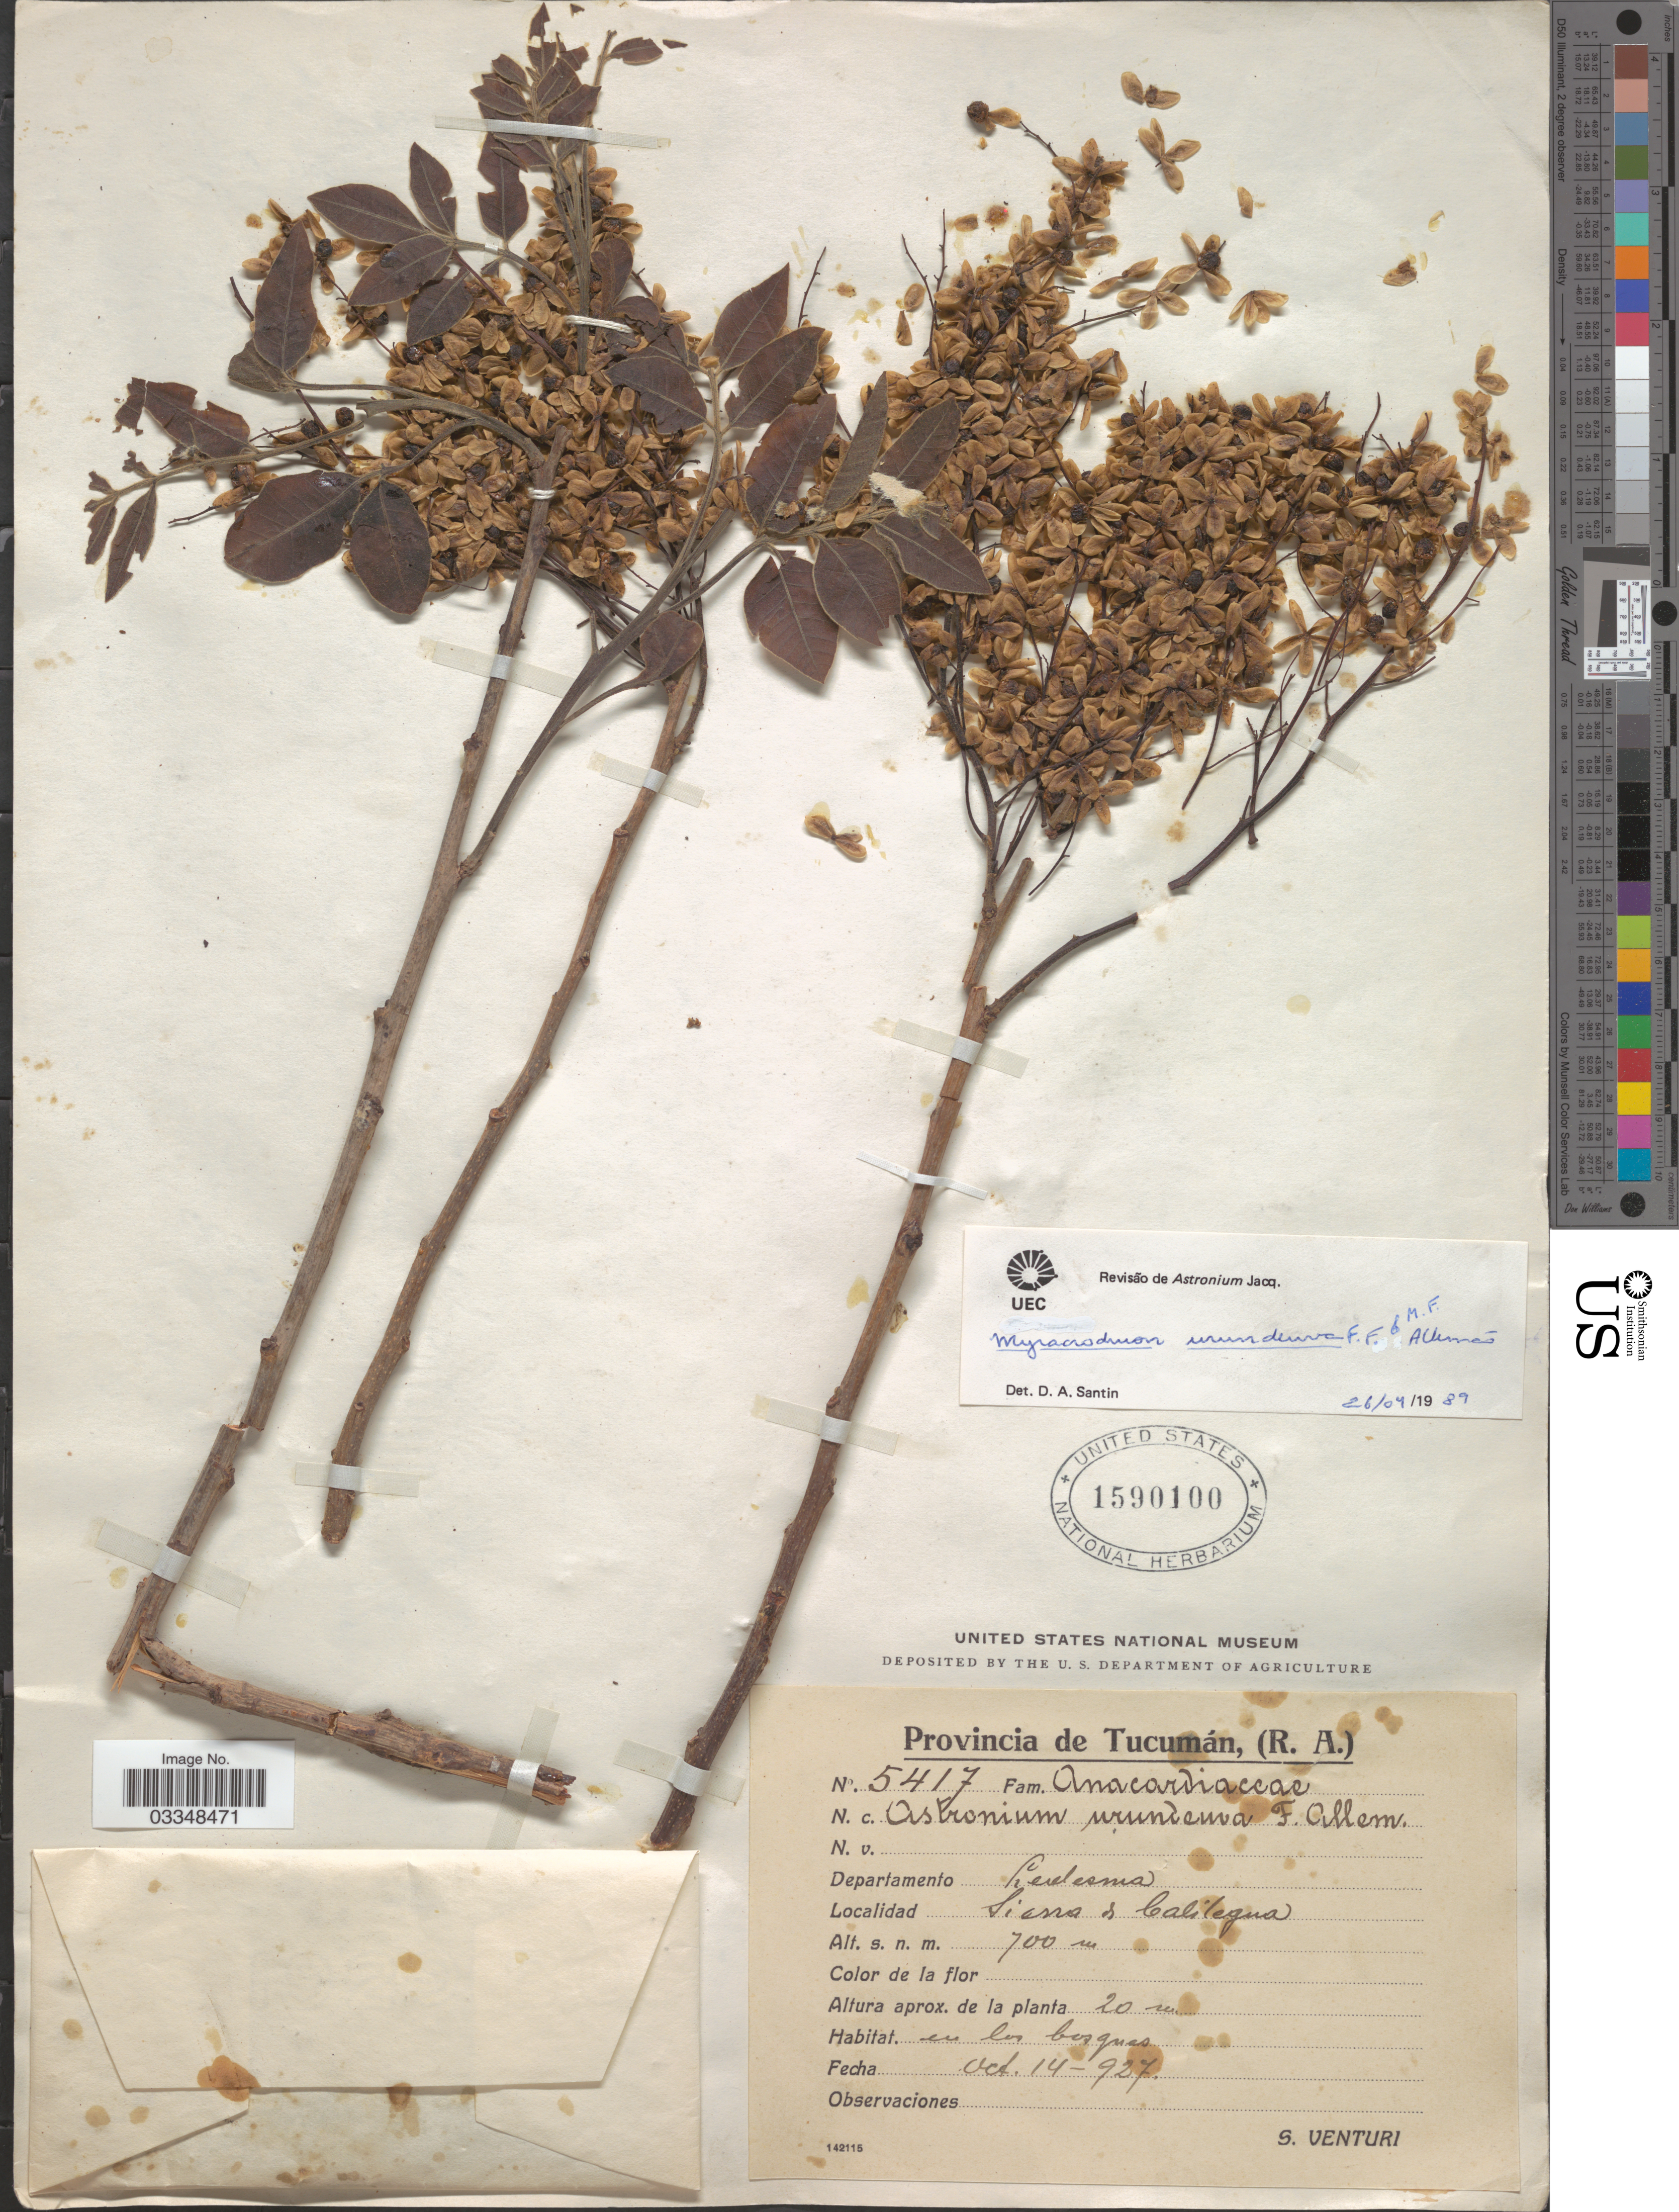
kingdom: Plantae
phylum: Tracheophyta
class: Magnoliopsida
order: Sapindales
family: Anacardiaceae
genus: Myracrodruon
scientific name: Myracrodruon urundeuva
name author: Allemão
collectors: S. Venturi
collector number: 5417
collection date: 1927-10-14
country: Argentina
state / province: Tucuman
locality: Departamento Ledesma, Sierra de Calilegua.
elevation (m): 700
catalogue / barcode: US 1590100